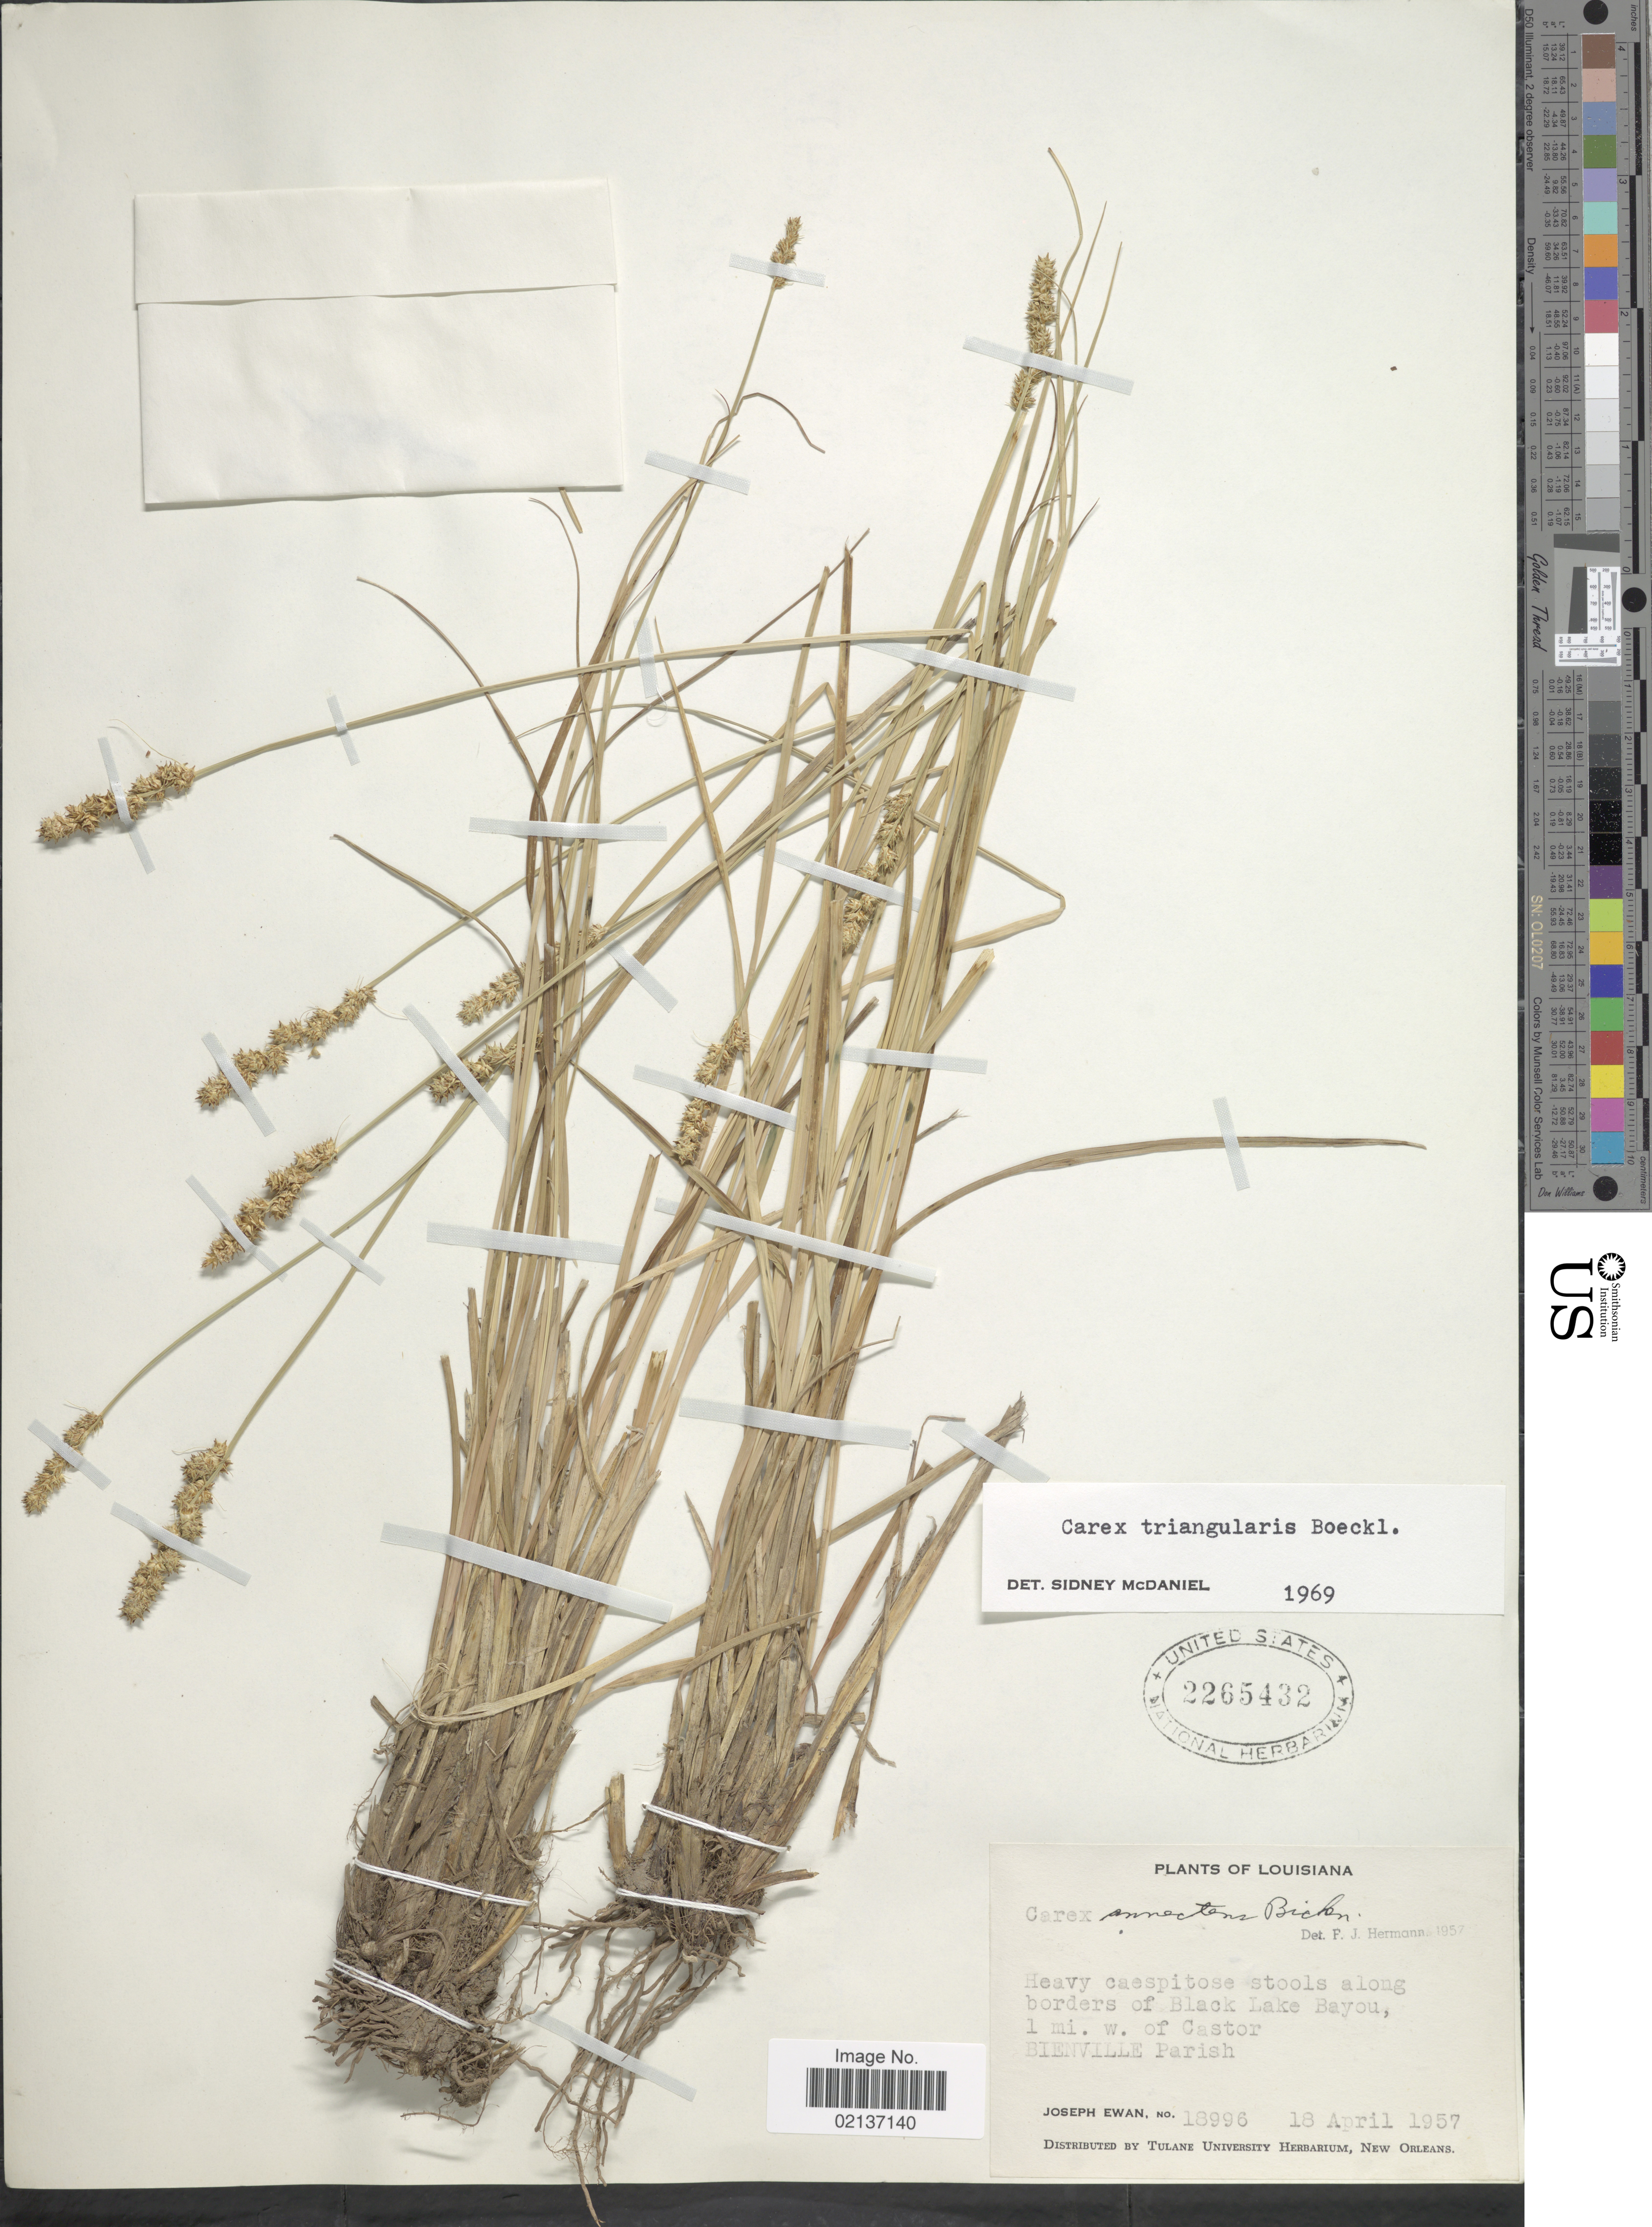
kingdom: Plantae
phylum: Tracheophyta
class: Liliopsida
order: Poales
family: Cyperaceae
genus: Carex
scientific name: Carex triangularis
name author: Boeckeler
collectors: J. A. Ewan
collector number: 18996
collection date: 1957-04-18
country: United States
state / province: Louisiana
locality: Along borders of Black Lake Bayou, 1 mi. w. of Castor, Bienville Parish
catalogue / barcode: US 2265432